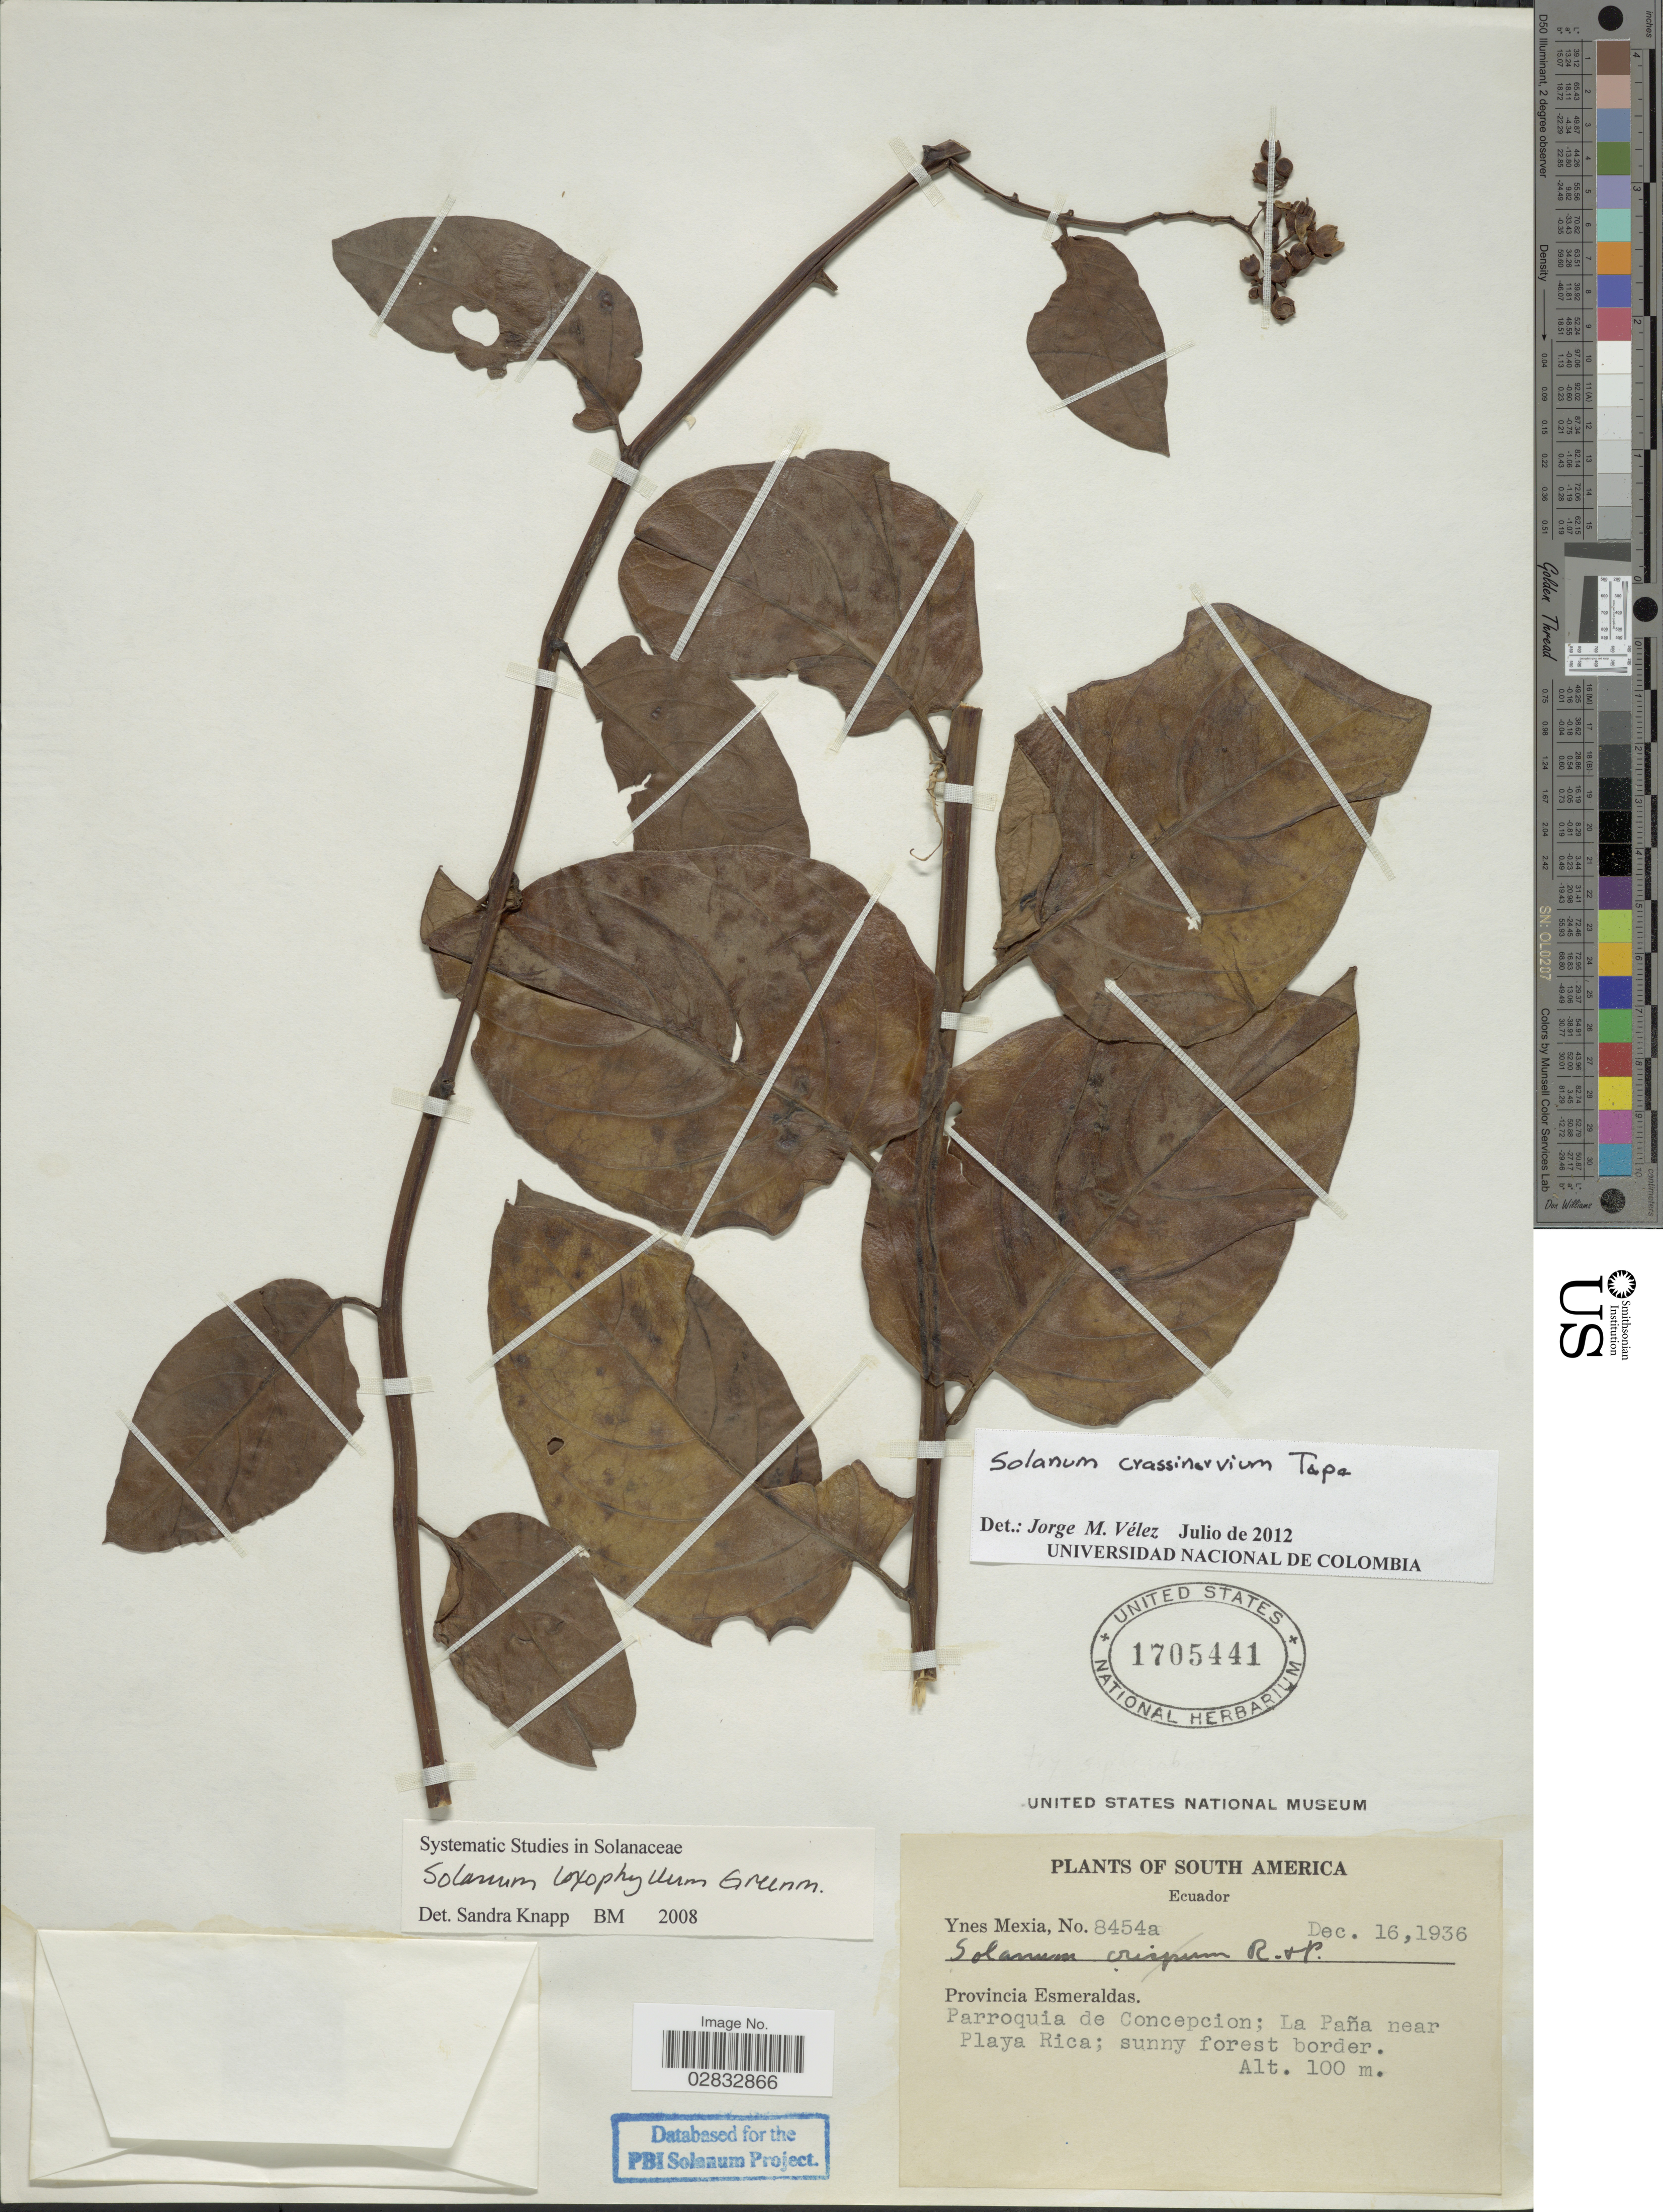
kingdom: Plantae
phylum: Tracheophyta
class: Magnoliopsida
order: Solanales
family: Solanaceae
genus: Solanum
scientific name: Solanum crassinervium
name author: Tepe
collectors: Y. Mexia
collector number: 8454a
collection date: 1936-12-16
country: Ecuador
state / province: Esmeraldas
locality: Parroquia de Concepcion; La Paña near Playa Rica.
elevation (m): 100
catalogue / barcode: US 1705441